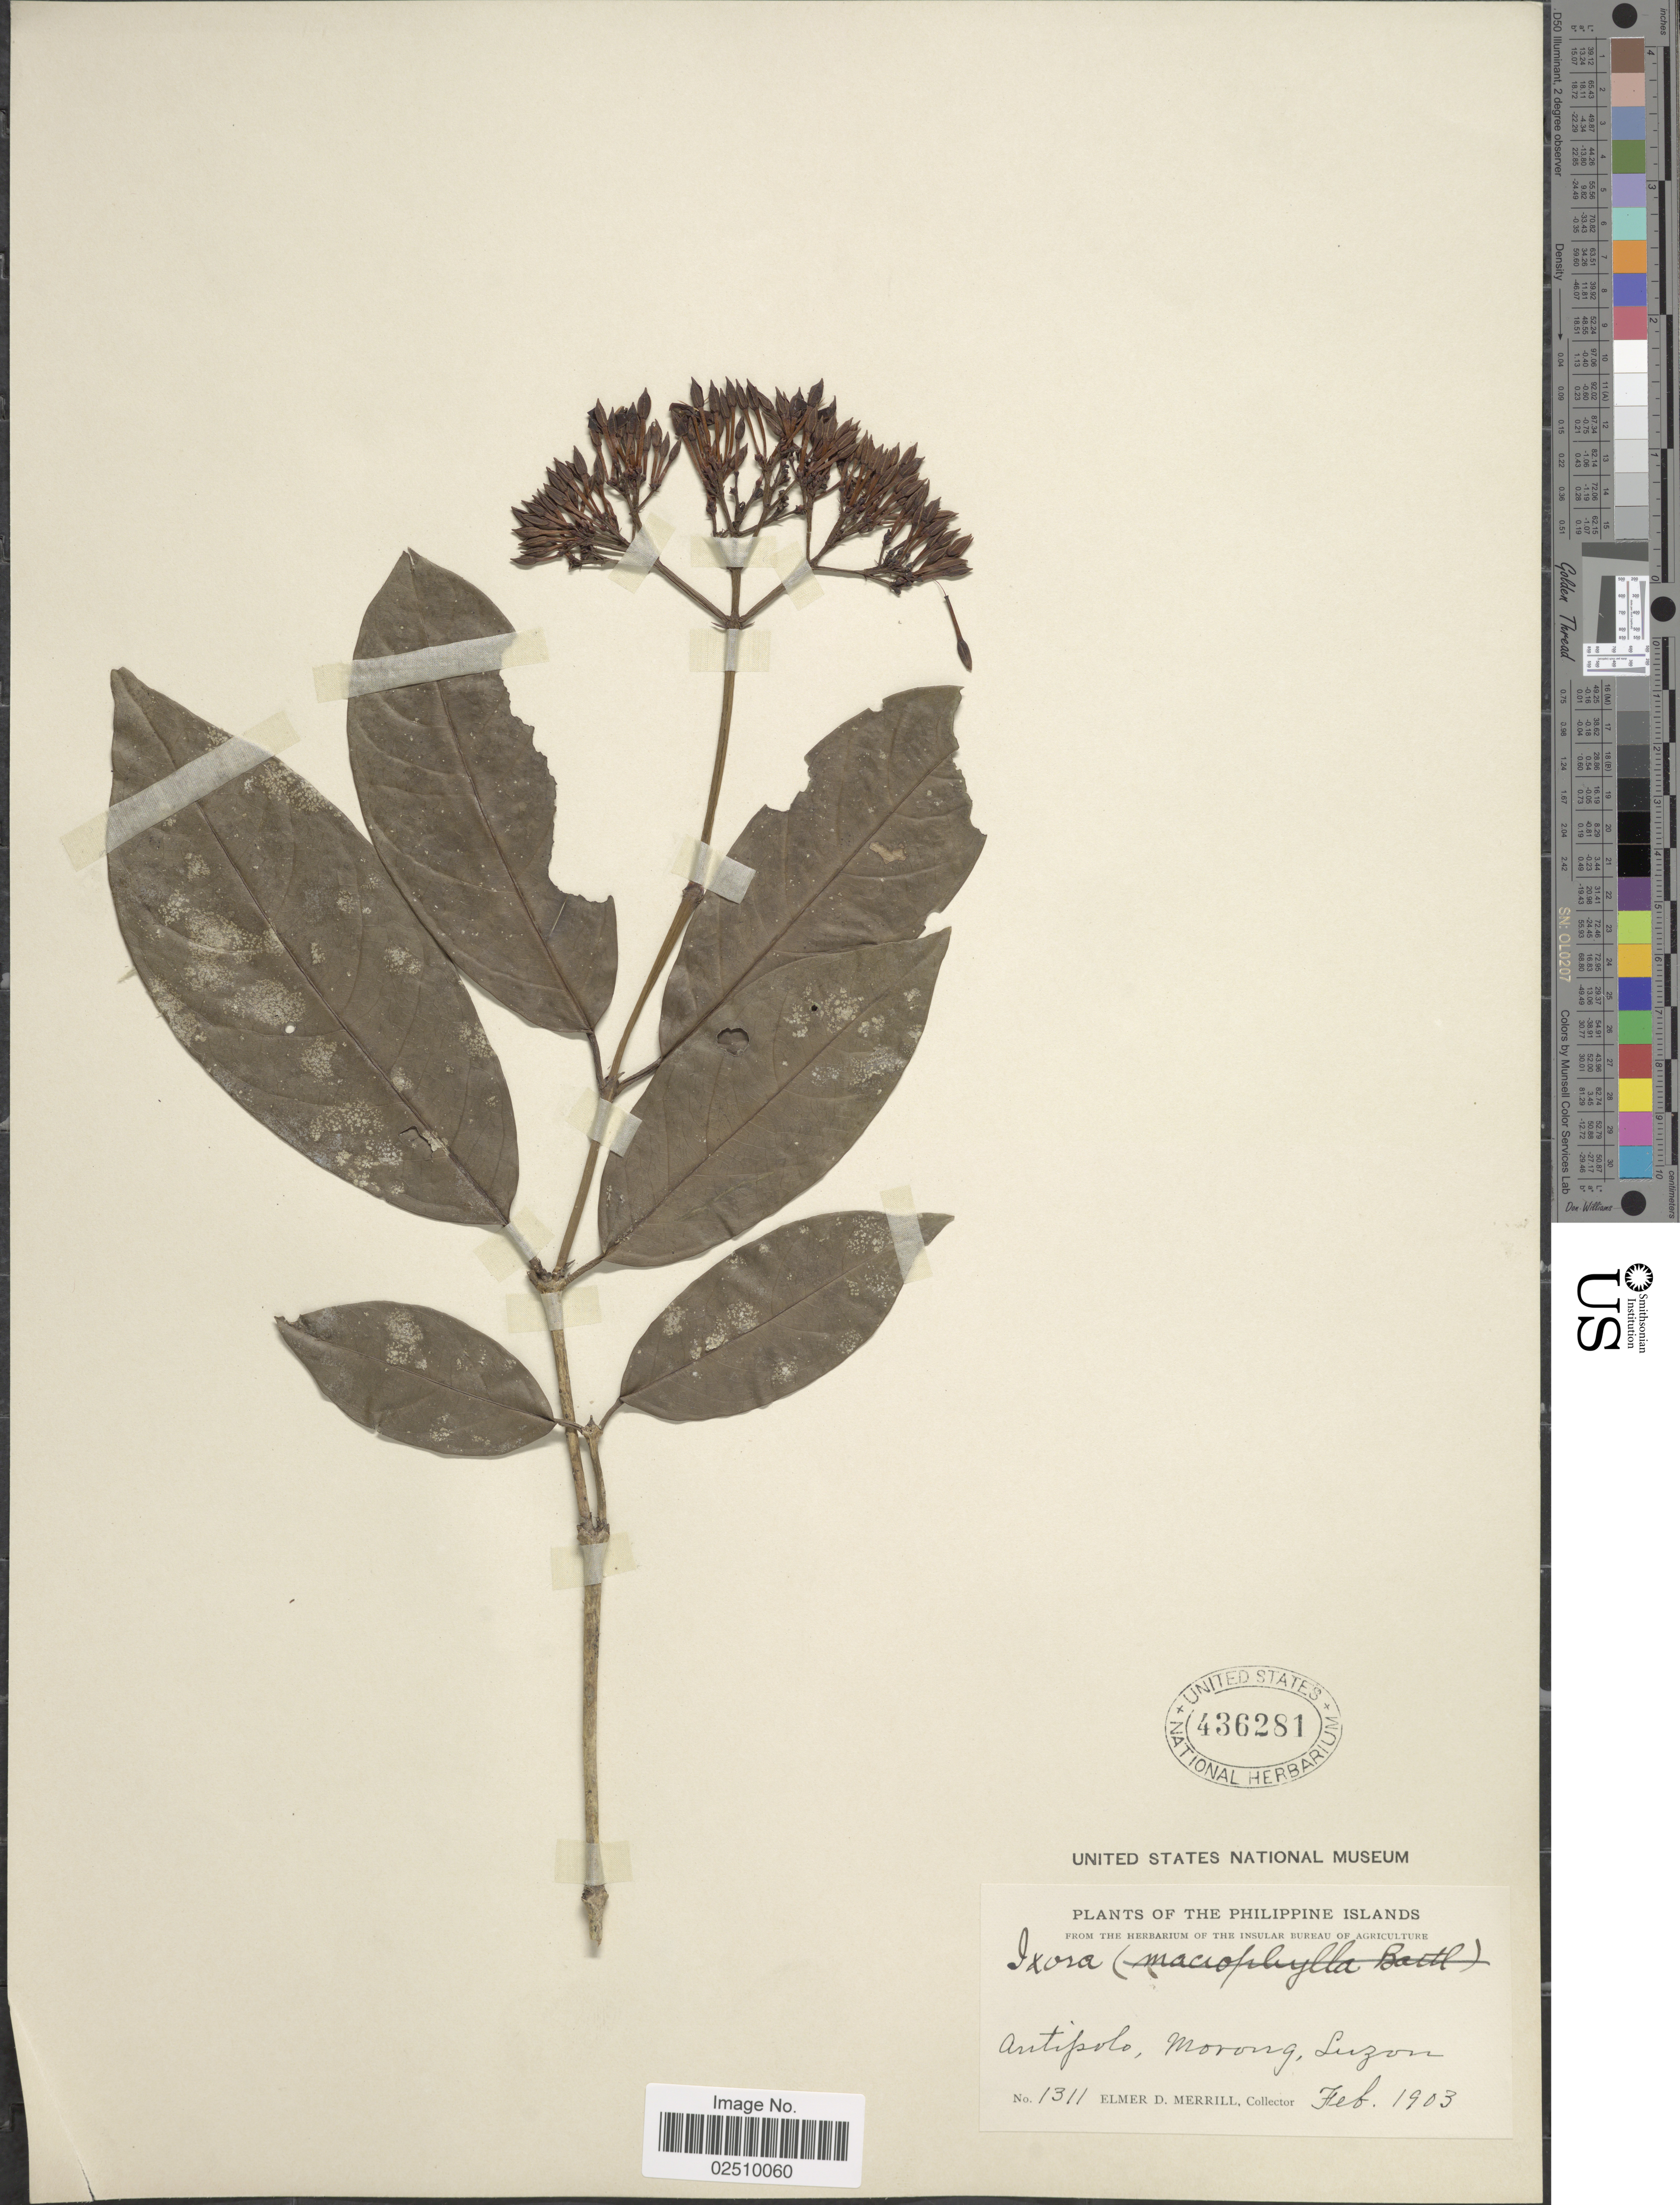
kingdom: Plantae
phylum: Tracheophyta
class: Magnoliopsida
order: Gentianales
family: Rubiaceae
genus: Ixora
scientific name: Ixora cumingiana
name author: S. Vidal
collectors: E. D. Merrill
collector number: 1311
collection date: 1903-02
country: Philippines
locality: Antipolo, Morong, Luzon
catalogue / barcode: US 436281